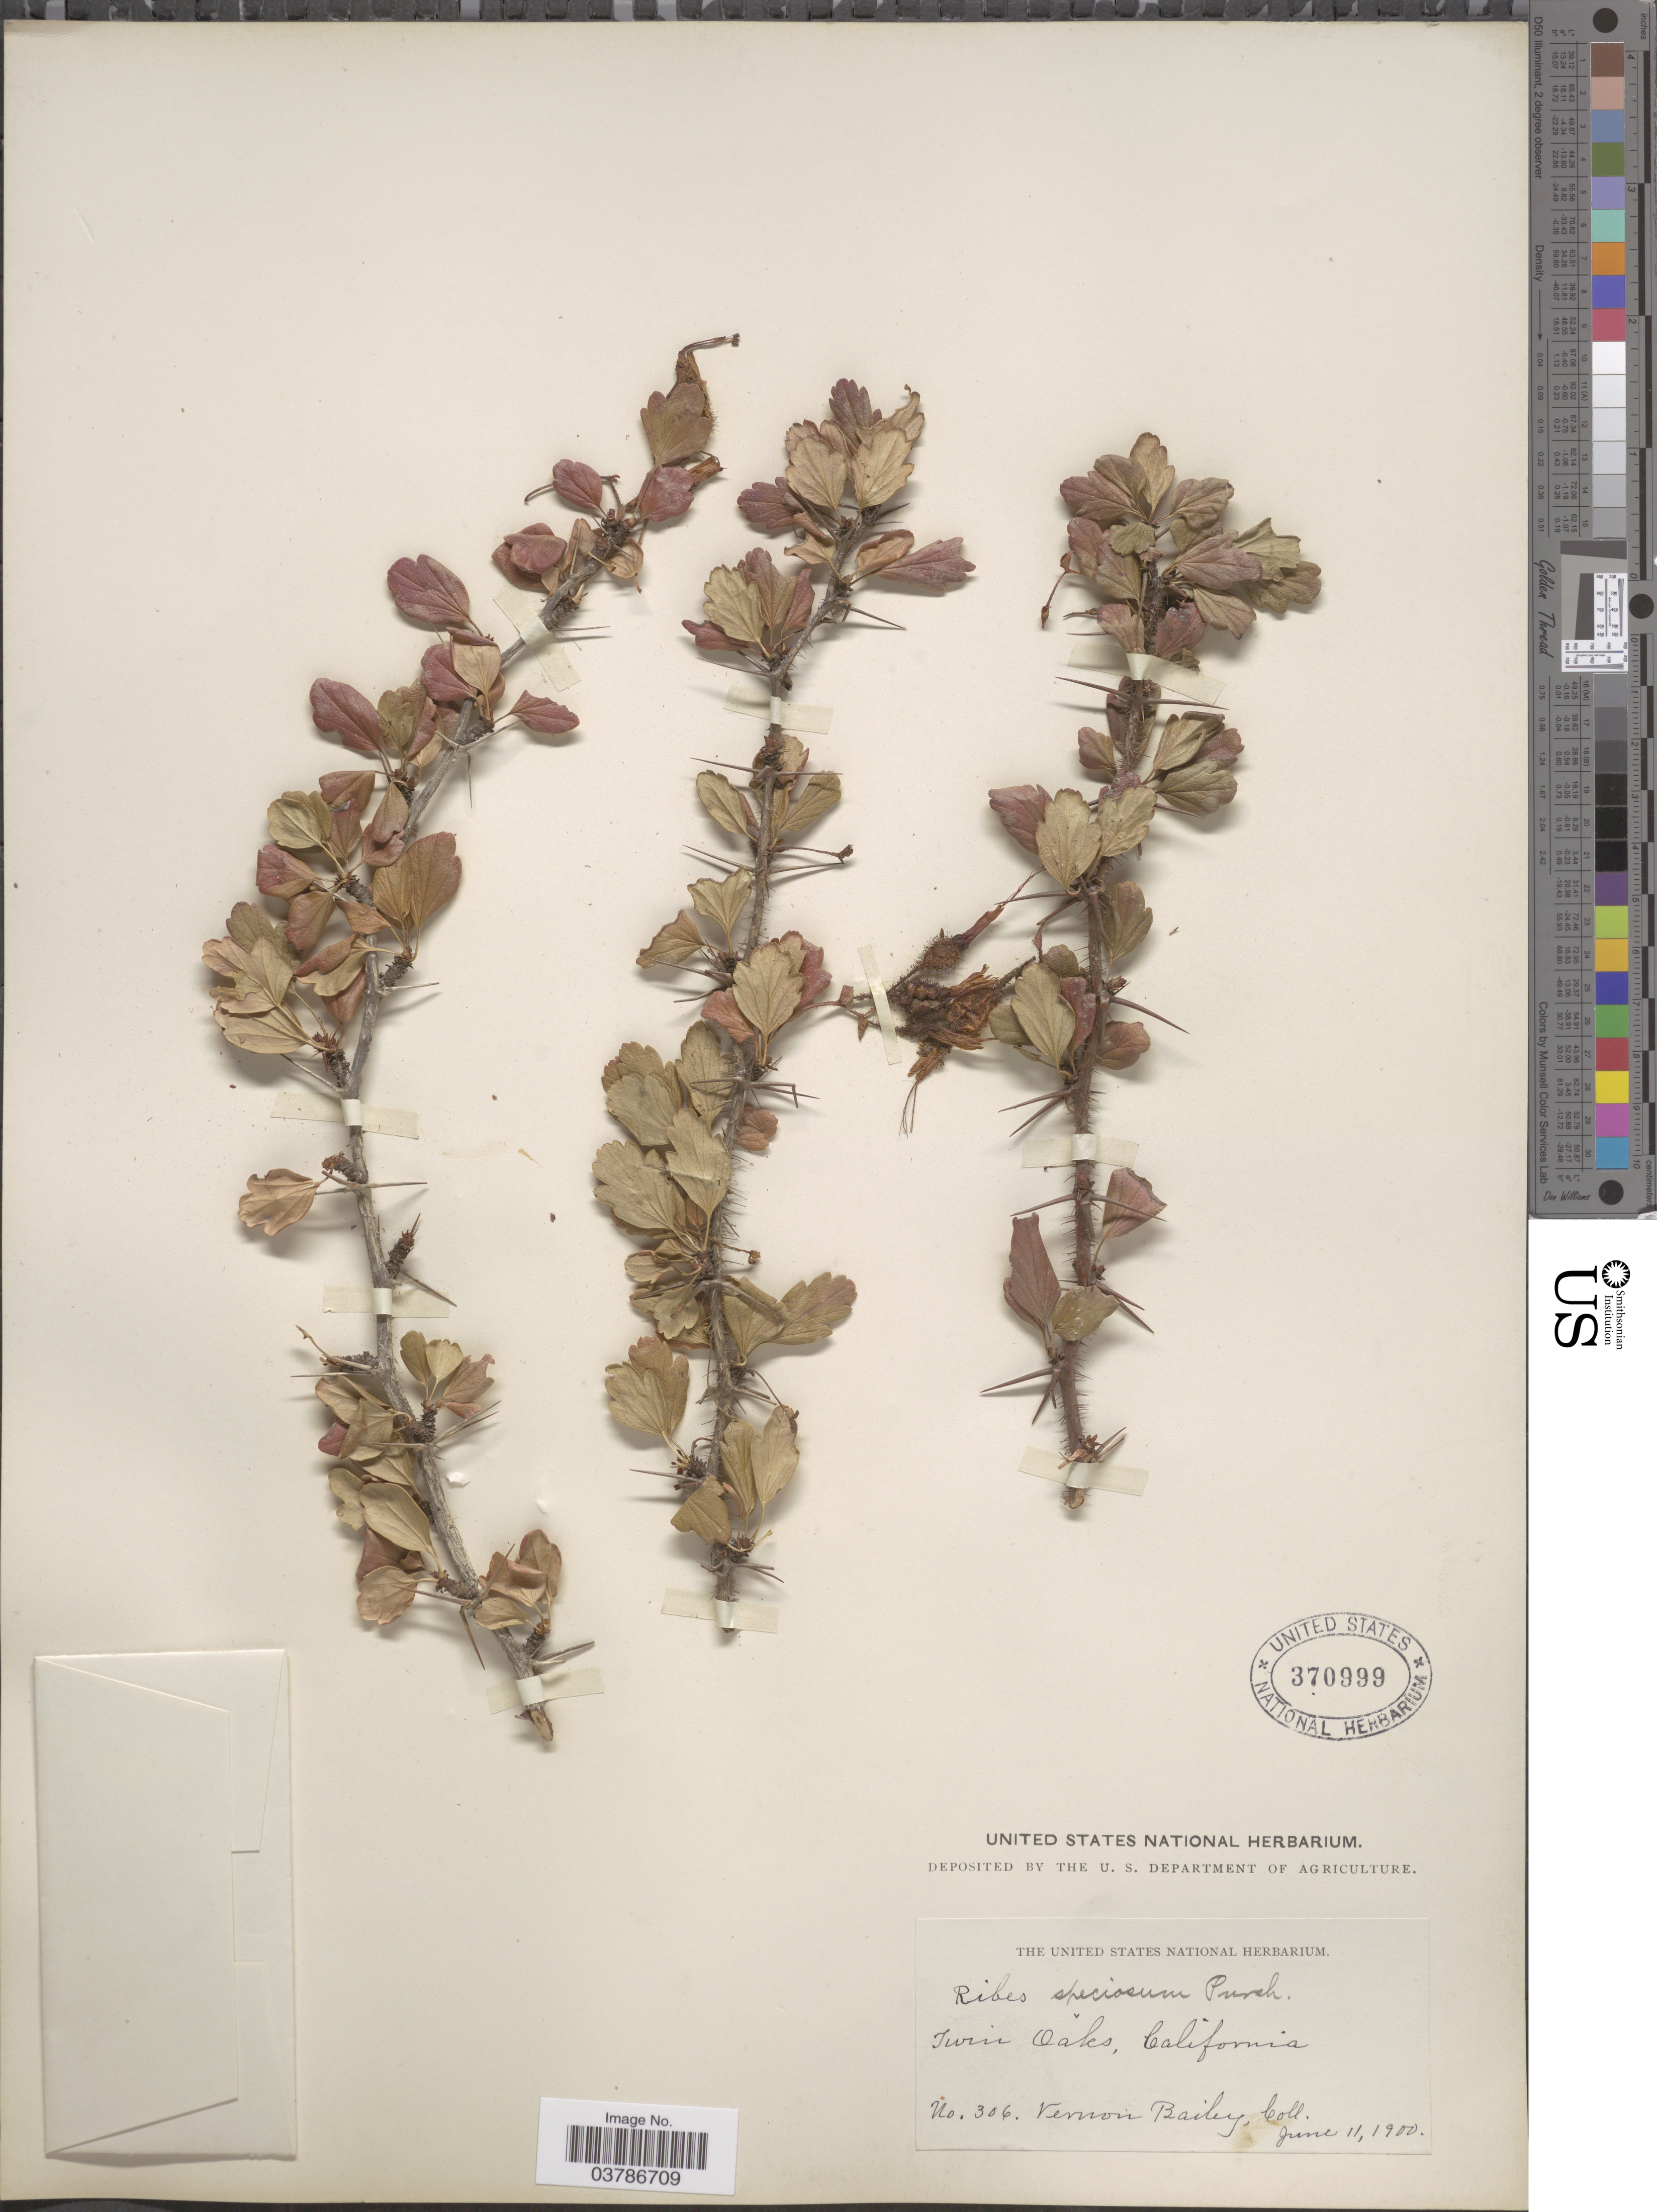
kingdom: Plantae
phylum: Tracheophyta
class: Magnoliopsida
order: Saxifragales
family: Grossulariaceae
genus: Ribes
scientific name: Ribes speciosum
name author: Pursh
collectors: V. O. Bailey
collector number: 306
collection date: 1900-06-11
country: United States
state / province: California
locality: Twin Oaks.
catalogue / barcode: US 370999